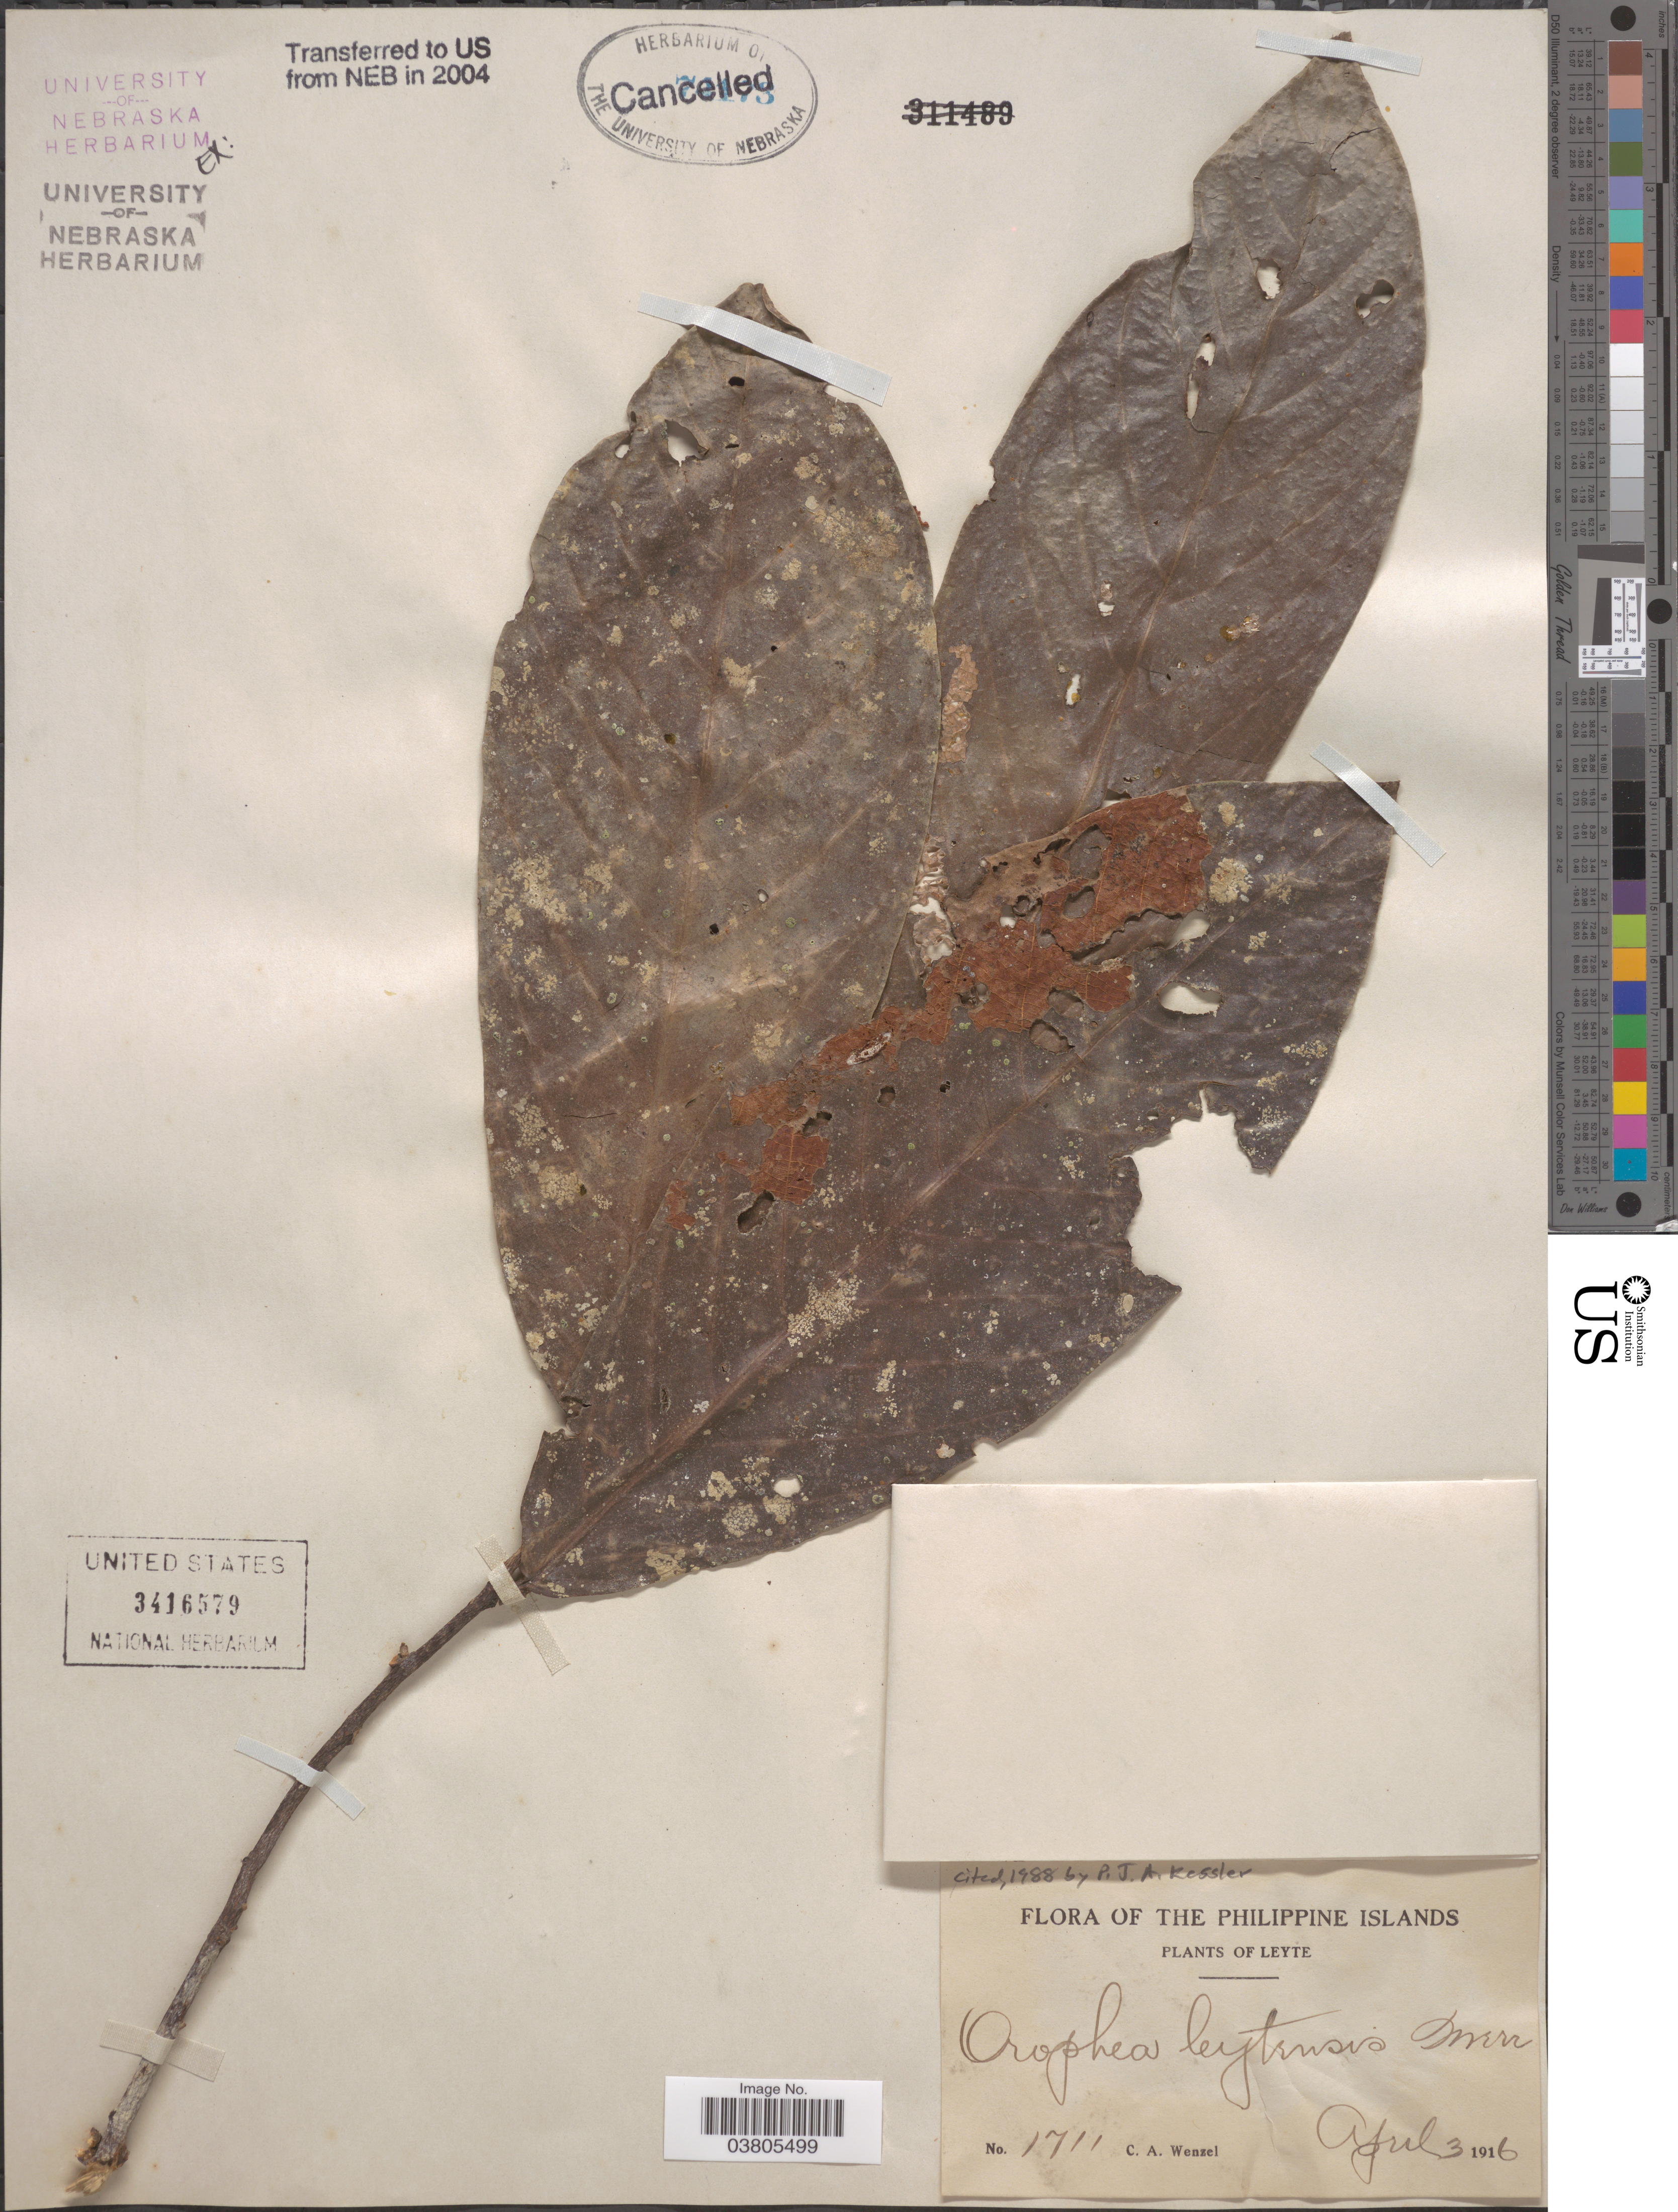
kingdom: Plantae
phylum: Tracheophyta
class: Magnoliopsida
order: Magnoliales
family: Annonaceae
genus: Orophea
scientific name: Orophea leytensis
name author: Merr.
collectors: C. Wenzel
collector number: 1711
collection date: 1916-04-03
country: Philippines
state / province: Eastern Visayas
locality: Philippine Islands. Leyte.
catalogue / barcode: US 3416579